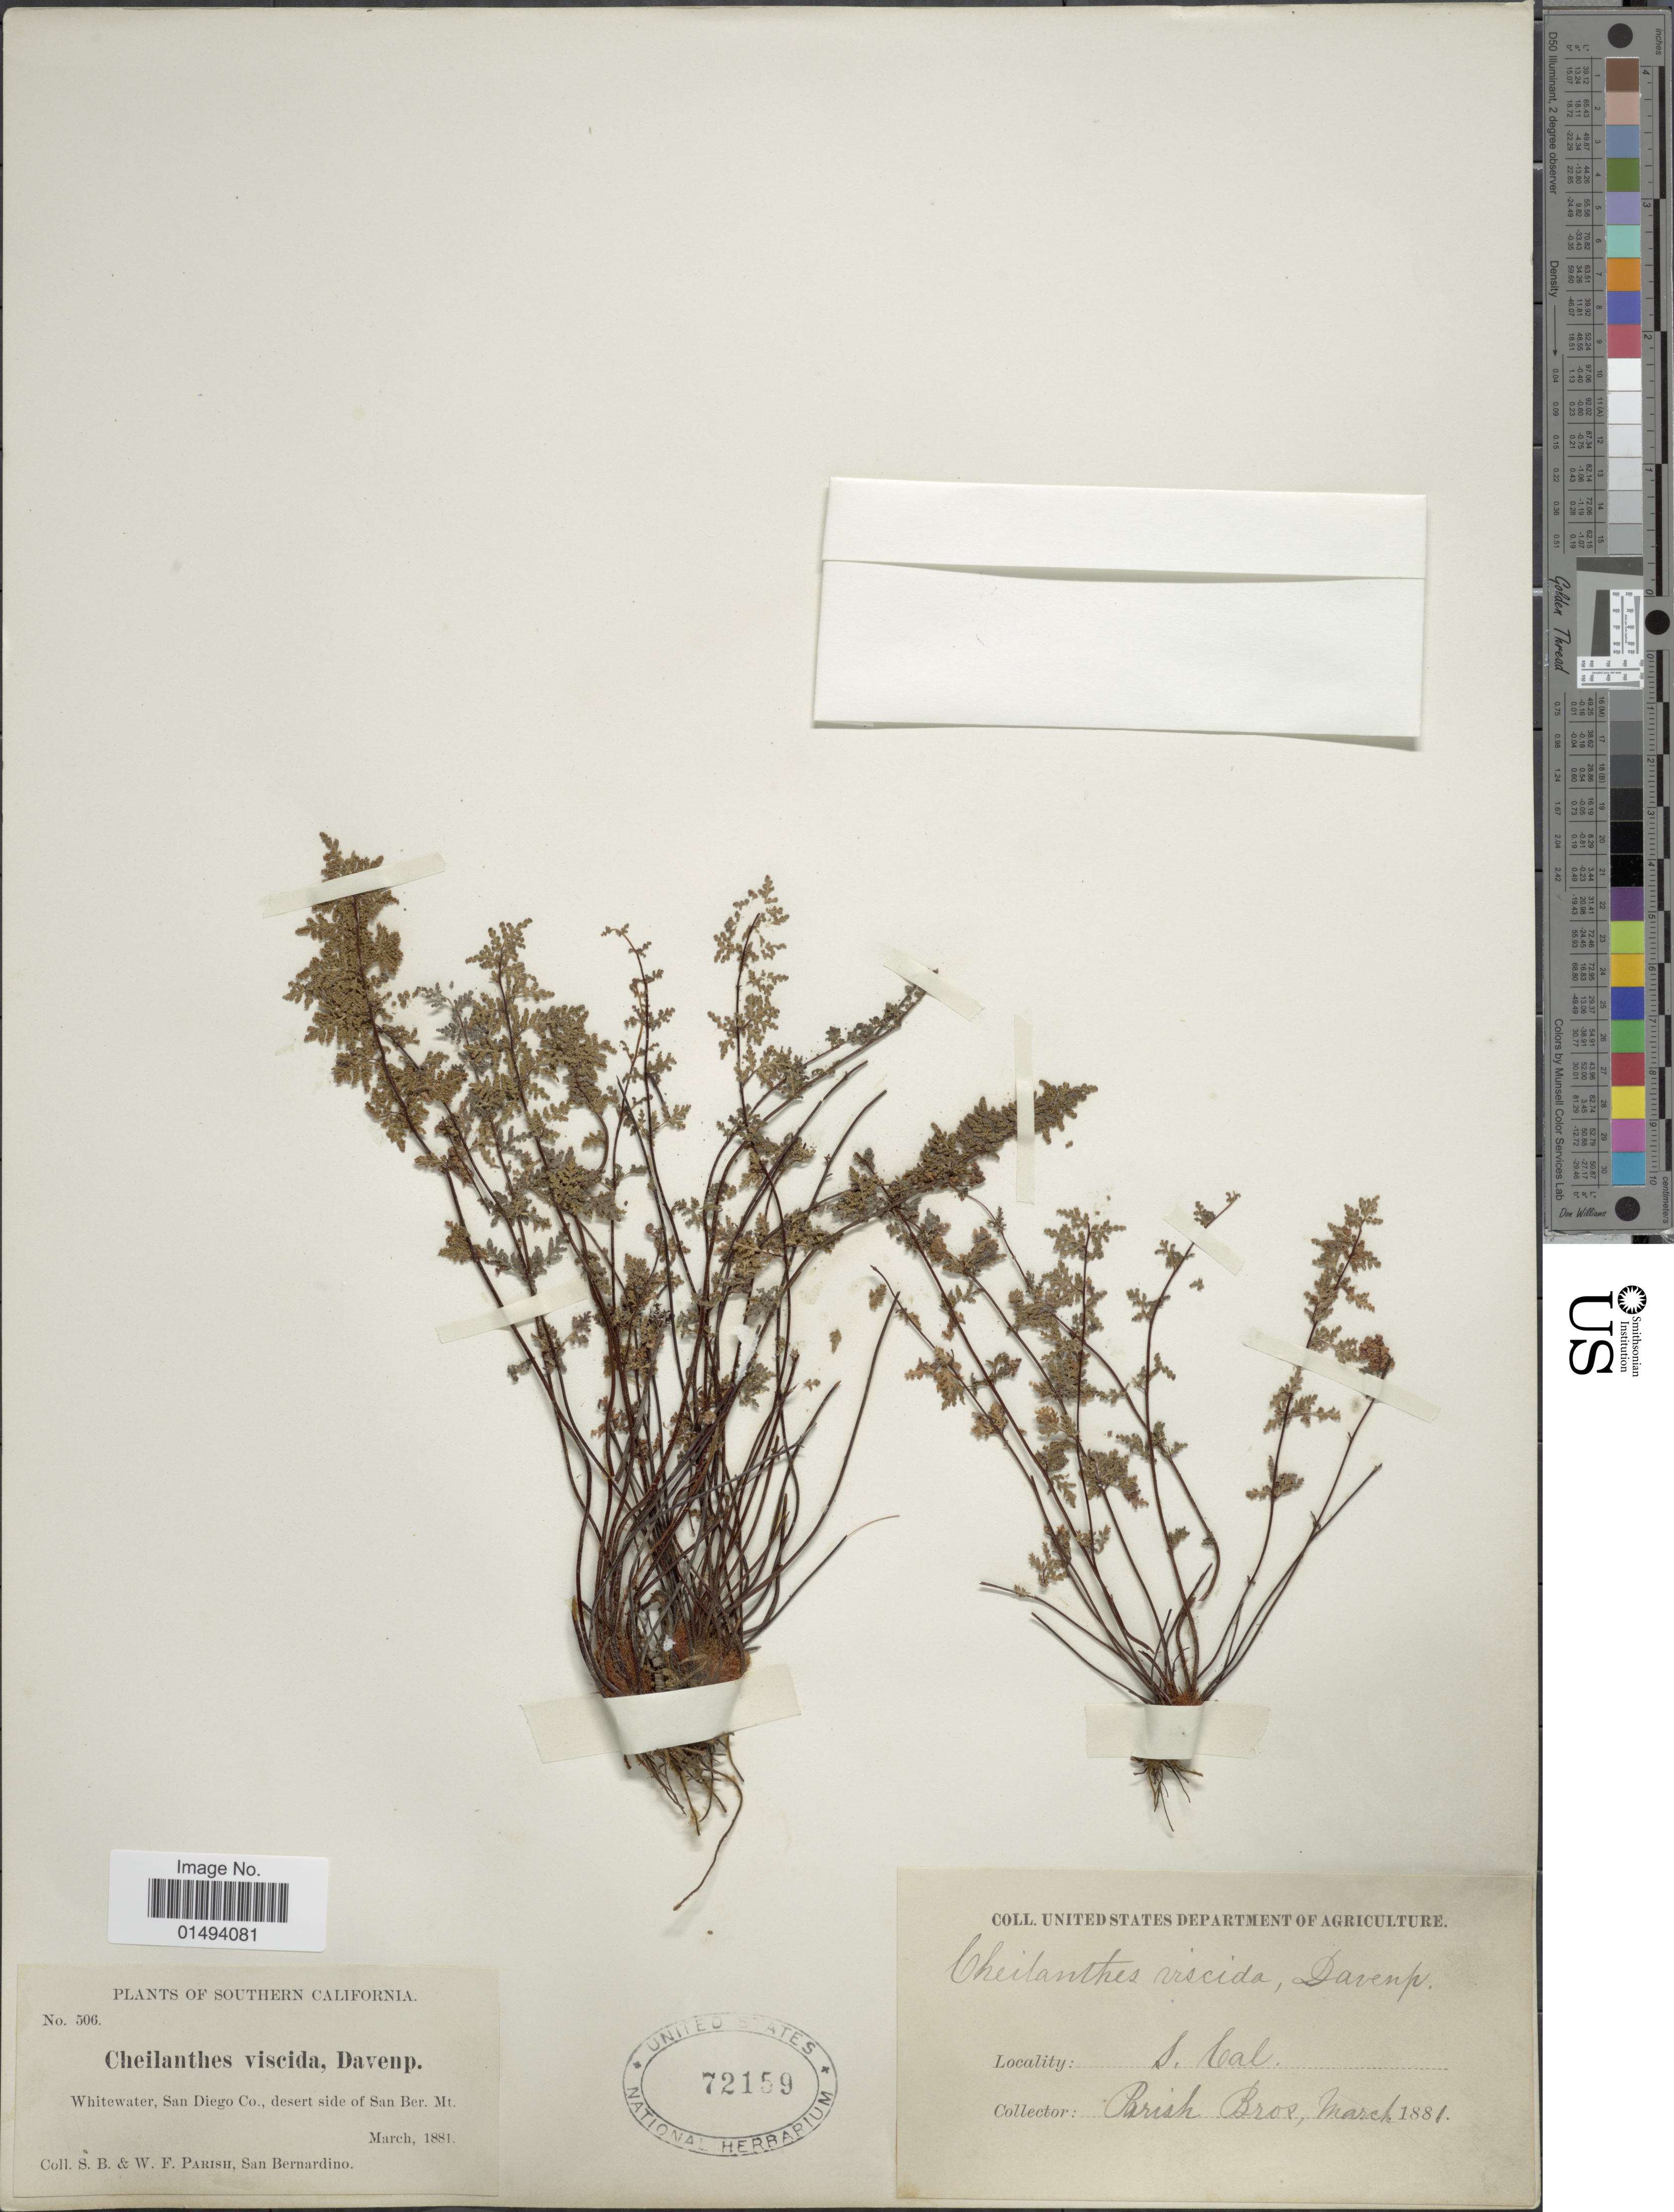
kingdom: Plantae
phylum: Tracheophyta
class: Polypodiopsida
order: Polypodiales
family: Pteridaceae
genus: Myriopteris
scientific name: Myriopteris viscida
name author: (Davenp.) Grusz & Windham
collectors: S. B. Parish & W. F. Parish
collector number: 506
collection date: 1881-03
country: United States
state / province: California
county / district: San Diego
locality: Southern California, Whitewater, San Diego Co. desert side of San Ber. Mt.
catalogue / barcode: US 72159